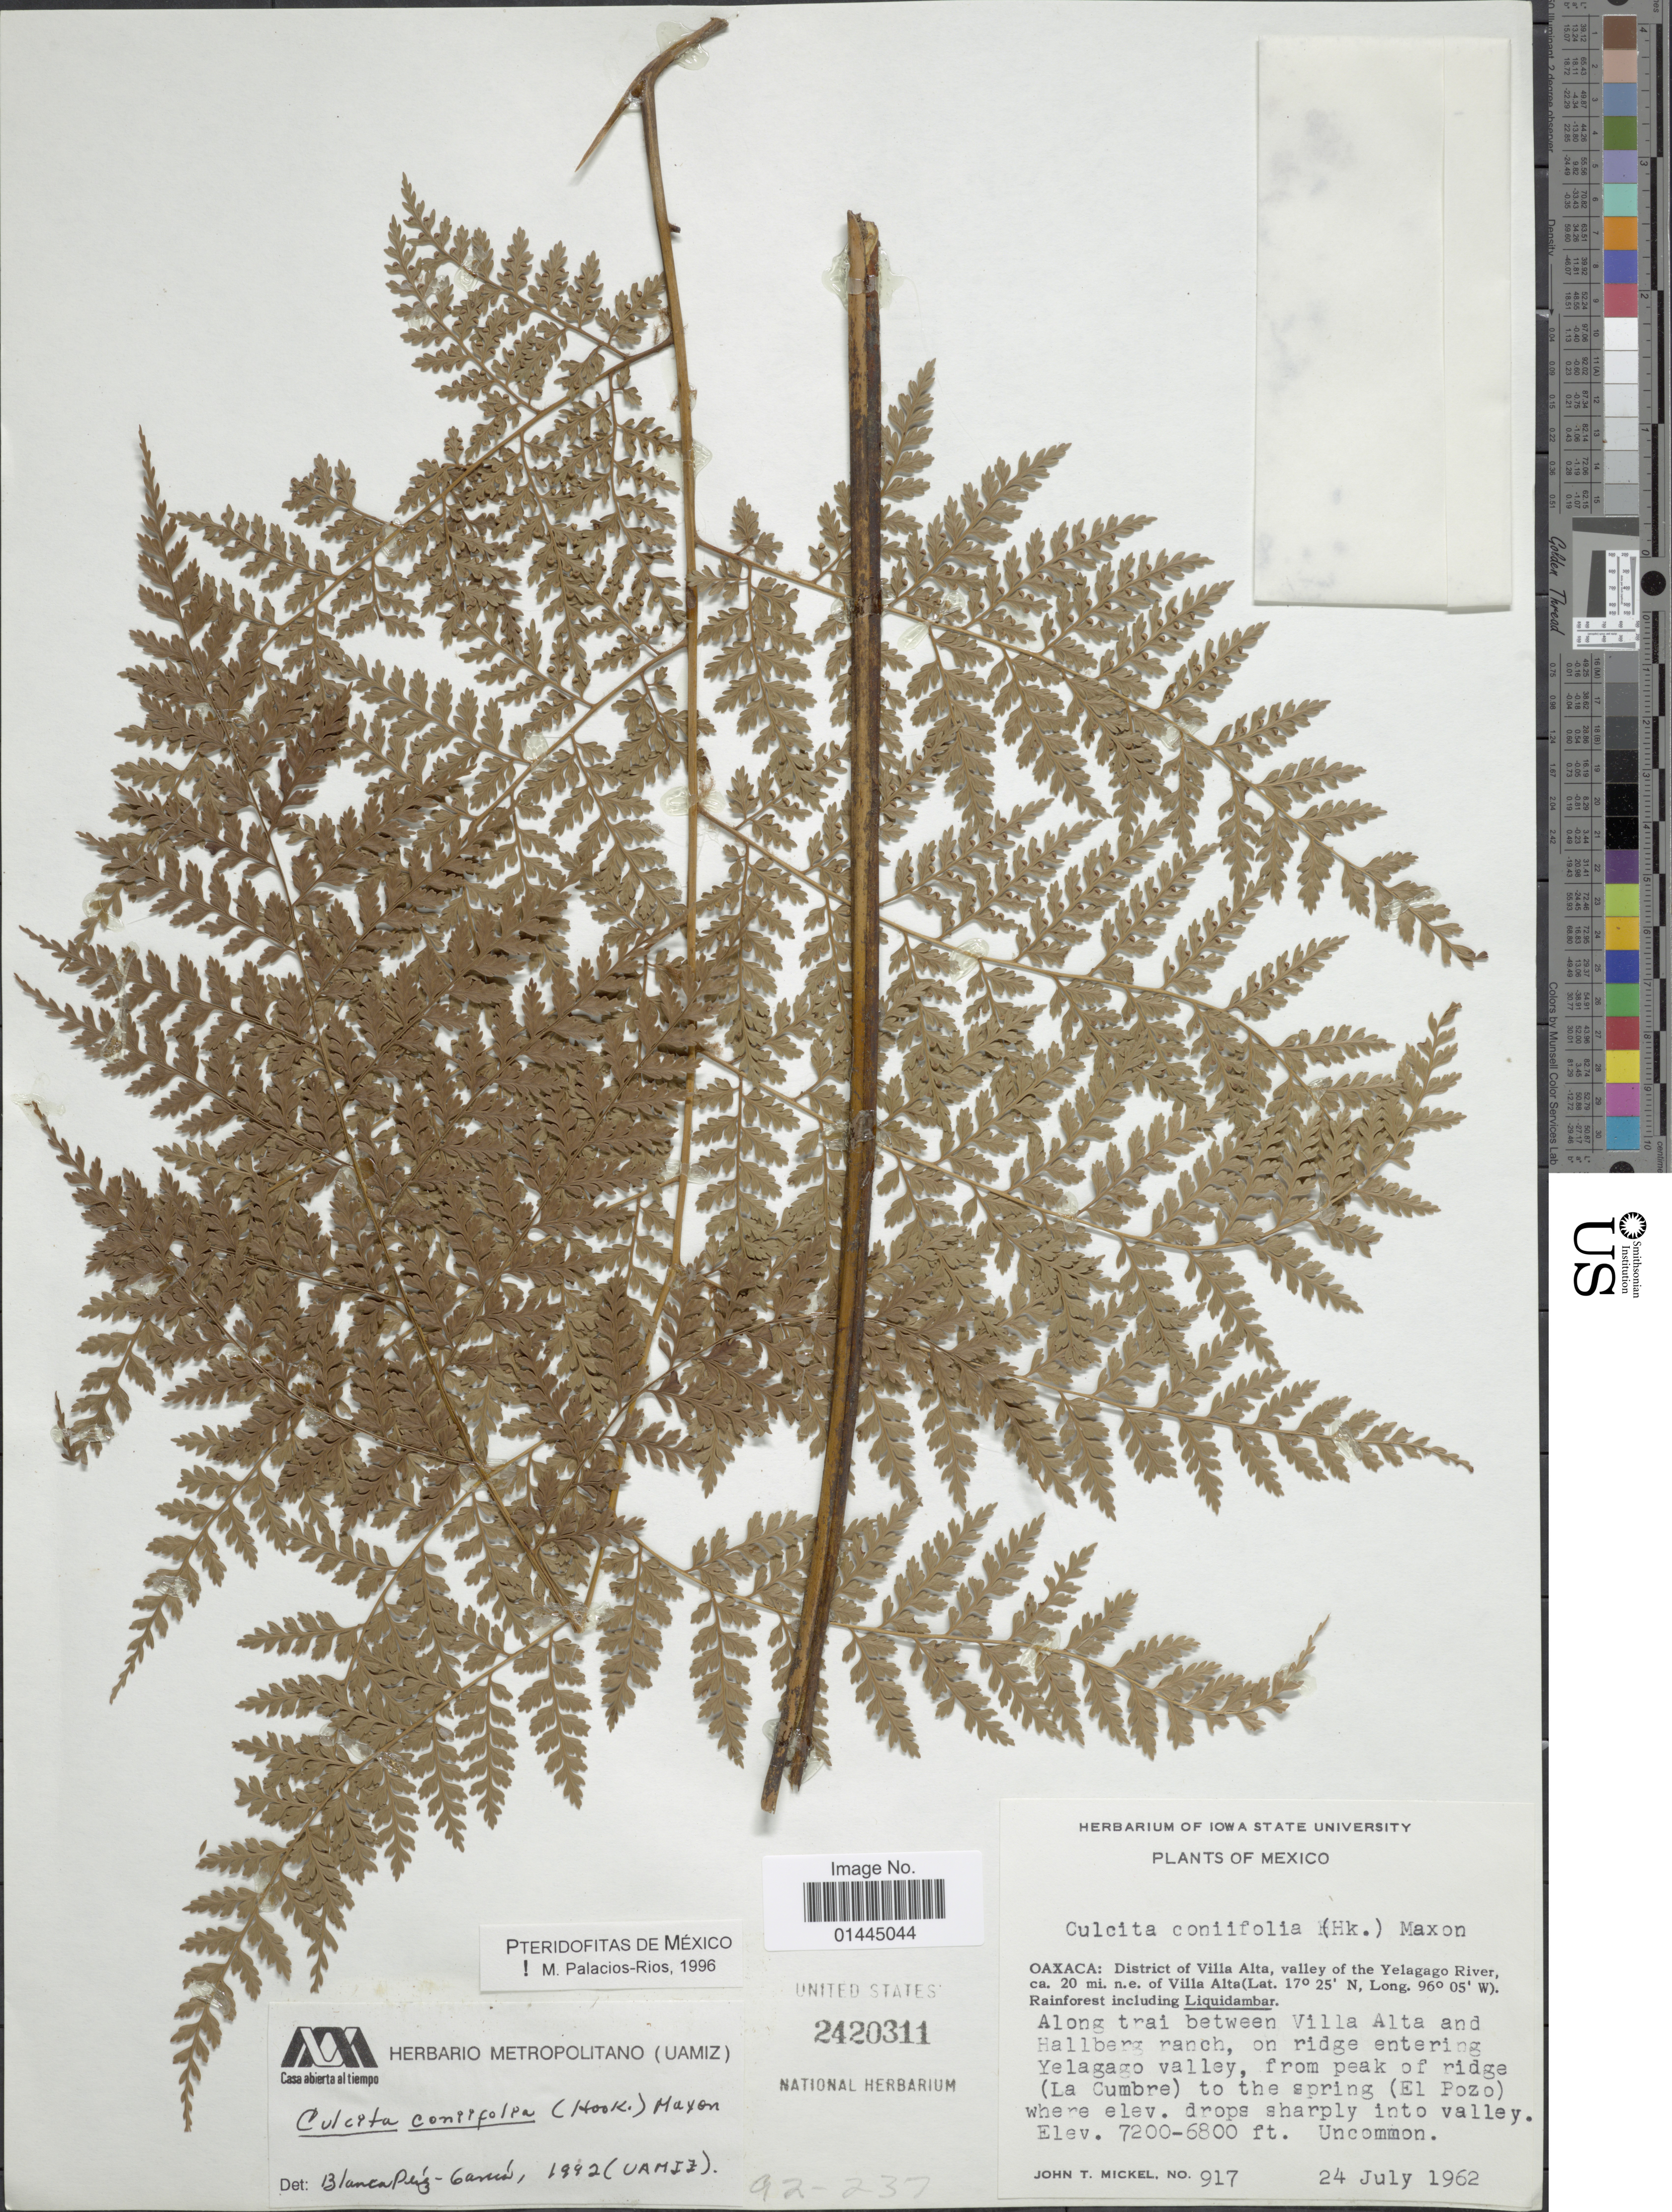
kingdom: Plantae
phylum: Tracheophyta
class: Polypodiopsida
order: Cyatheales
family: Culcitaceae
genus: Culcita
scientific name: Culcita coniifolia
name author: (Hook.) Maxon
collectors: J. T. Mickel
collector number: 917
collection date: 1962-07-24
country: Mexico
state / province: Oaxaca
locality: District of Villa Alta, valley of the Yelagago River, ca. 20 mi. n.e. of Villa Alta, along trail between Villa Alta and Hallberg ranch, on ridge entering Yelagago valley, from peak of ridge (La Cumbre) to the spring (El Pozo).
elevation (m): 2073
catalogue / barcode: US 2420311